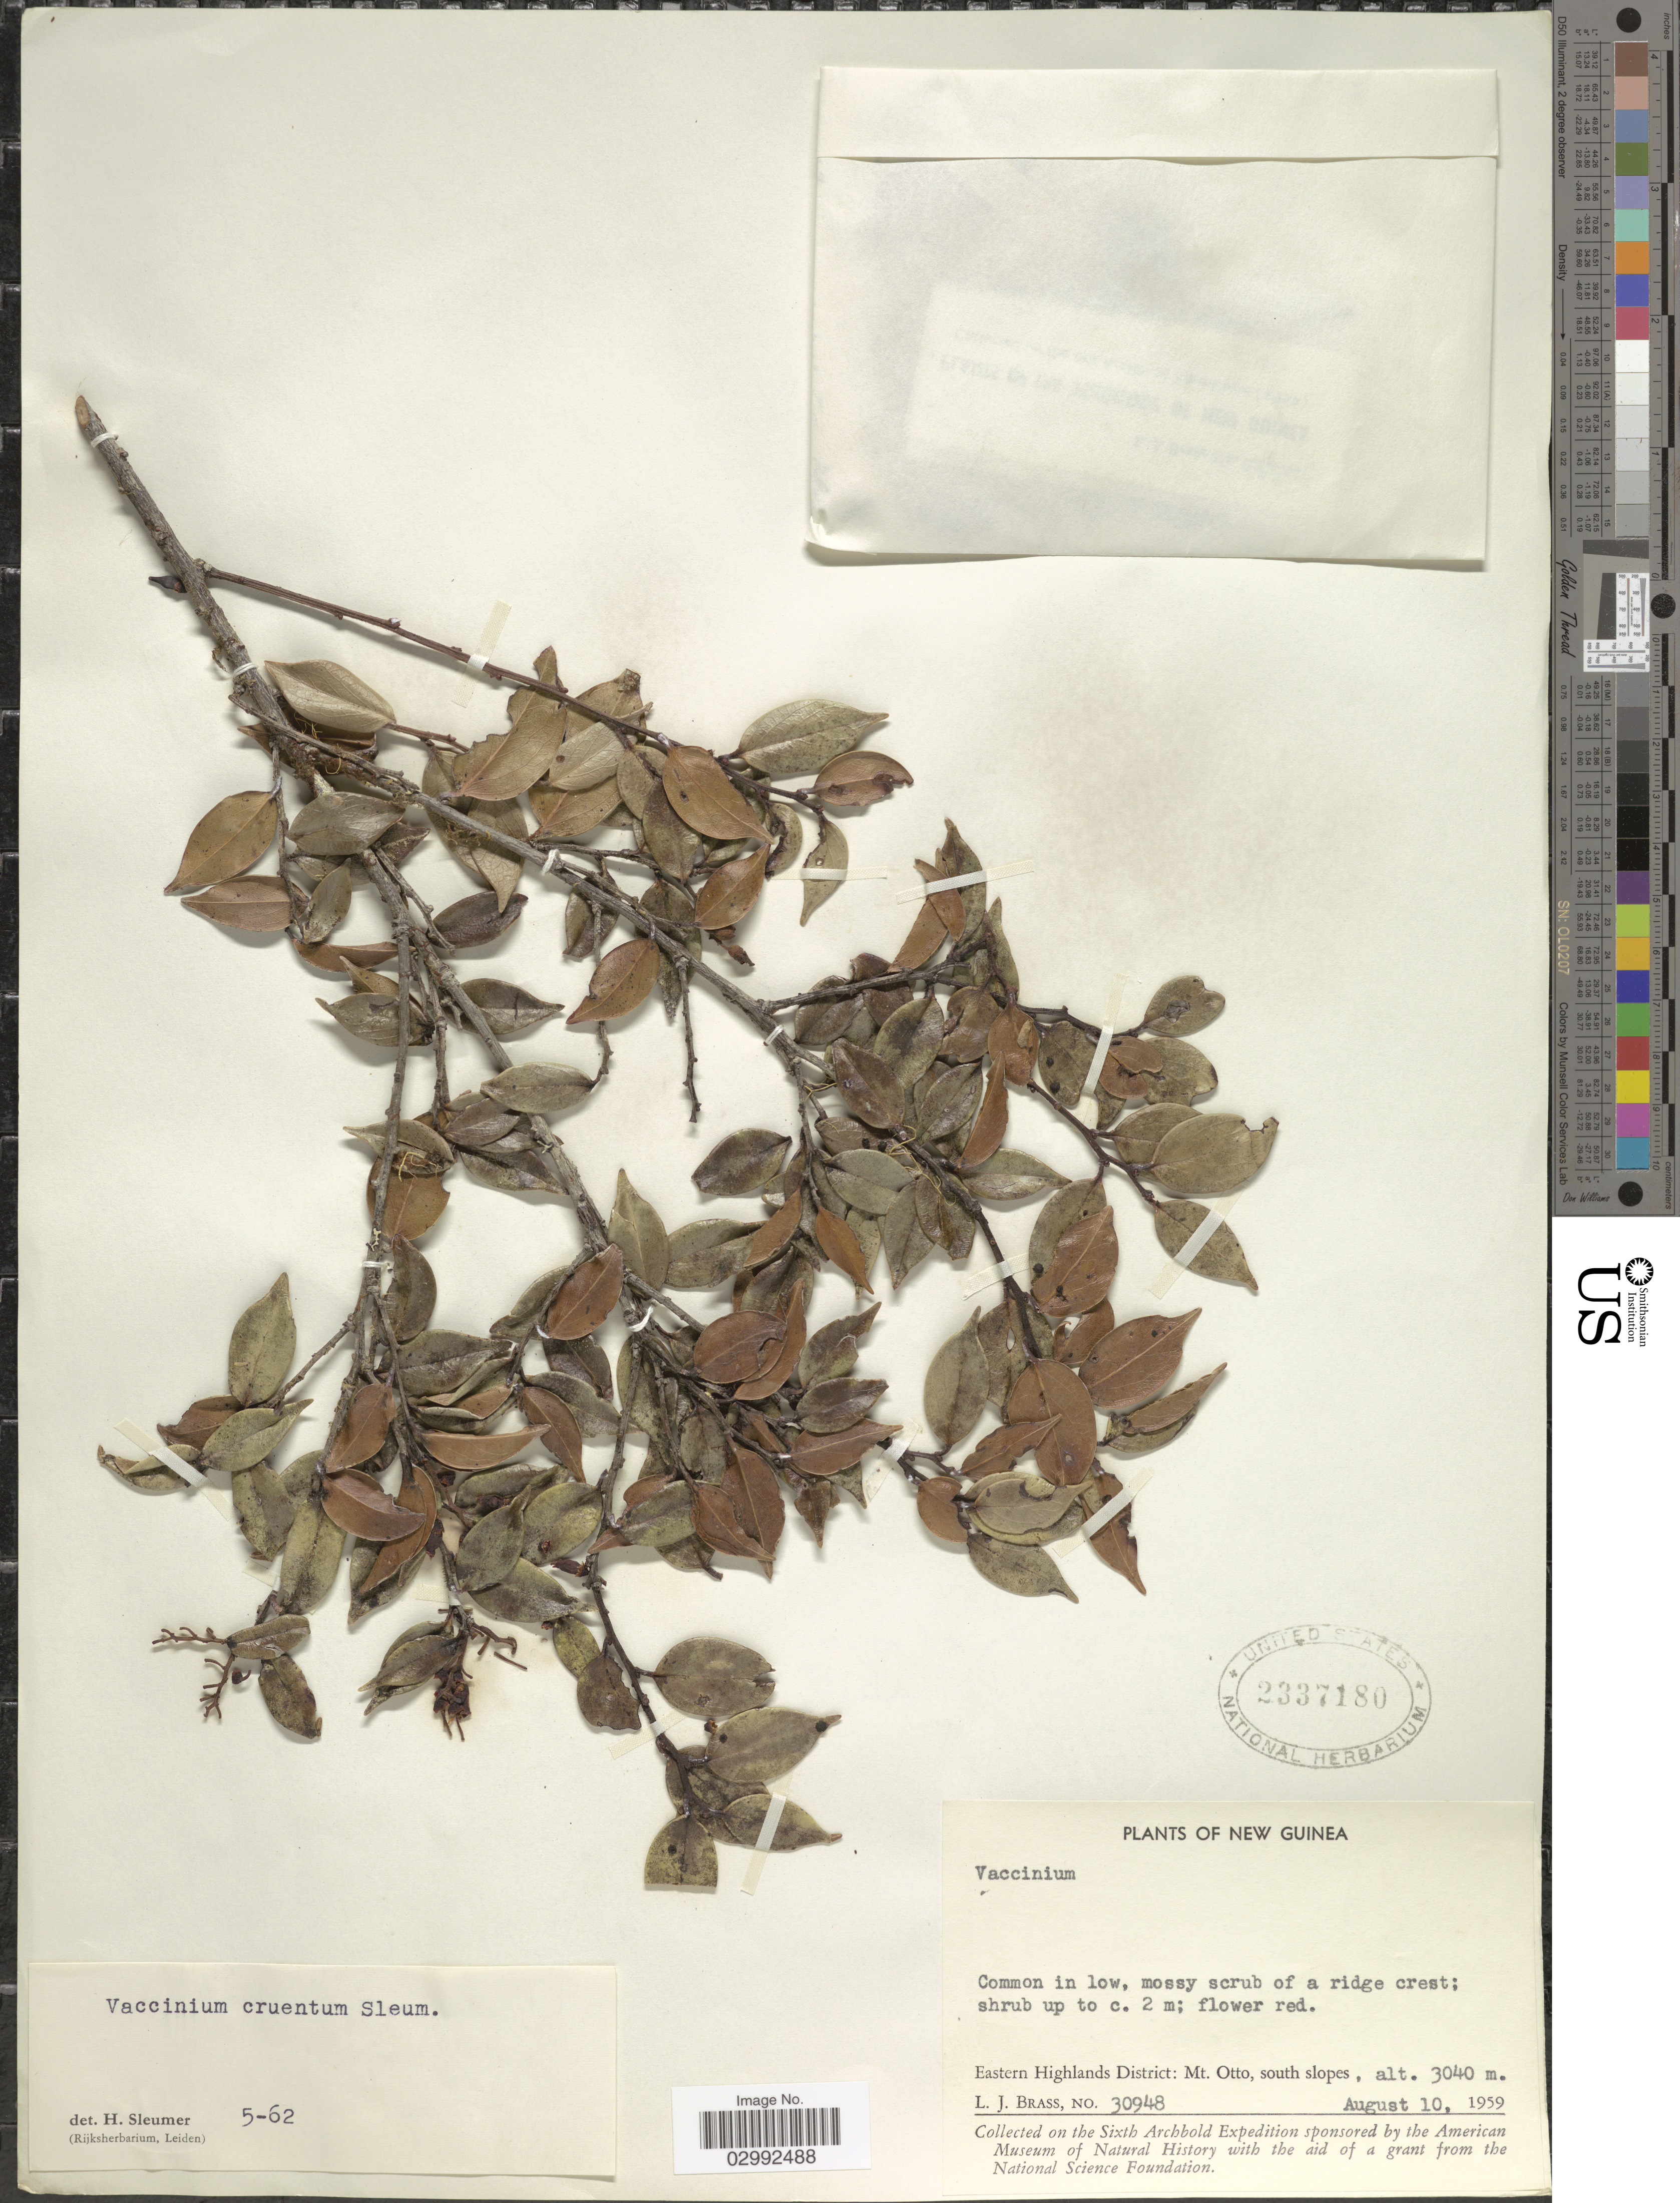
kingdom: Plantae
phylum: Tracheophyta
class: Magnoliopsida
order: Ericales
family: Ericaceae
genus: Vaccinium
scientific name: Vaccinium cruentum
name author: Sleumer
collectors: L. J. Brass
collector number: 30948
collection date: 1959-08-10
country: Papua New Guinea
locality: New Guinea, Eastern Highlands District: Mt. Otto, south slopes.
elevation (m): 3040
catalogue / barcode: US 2337180